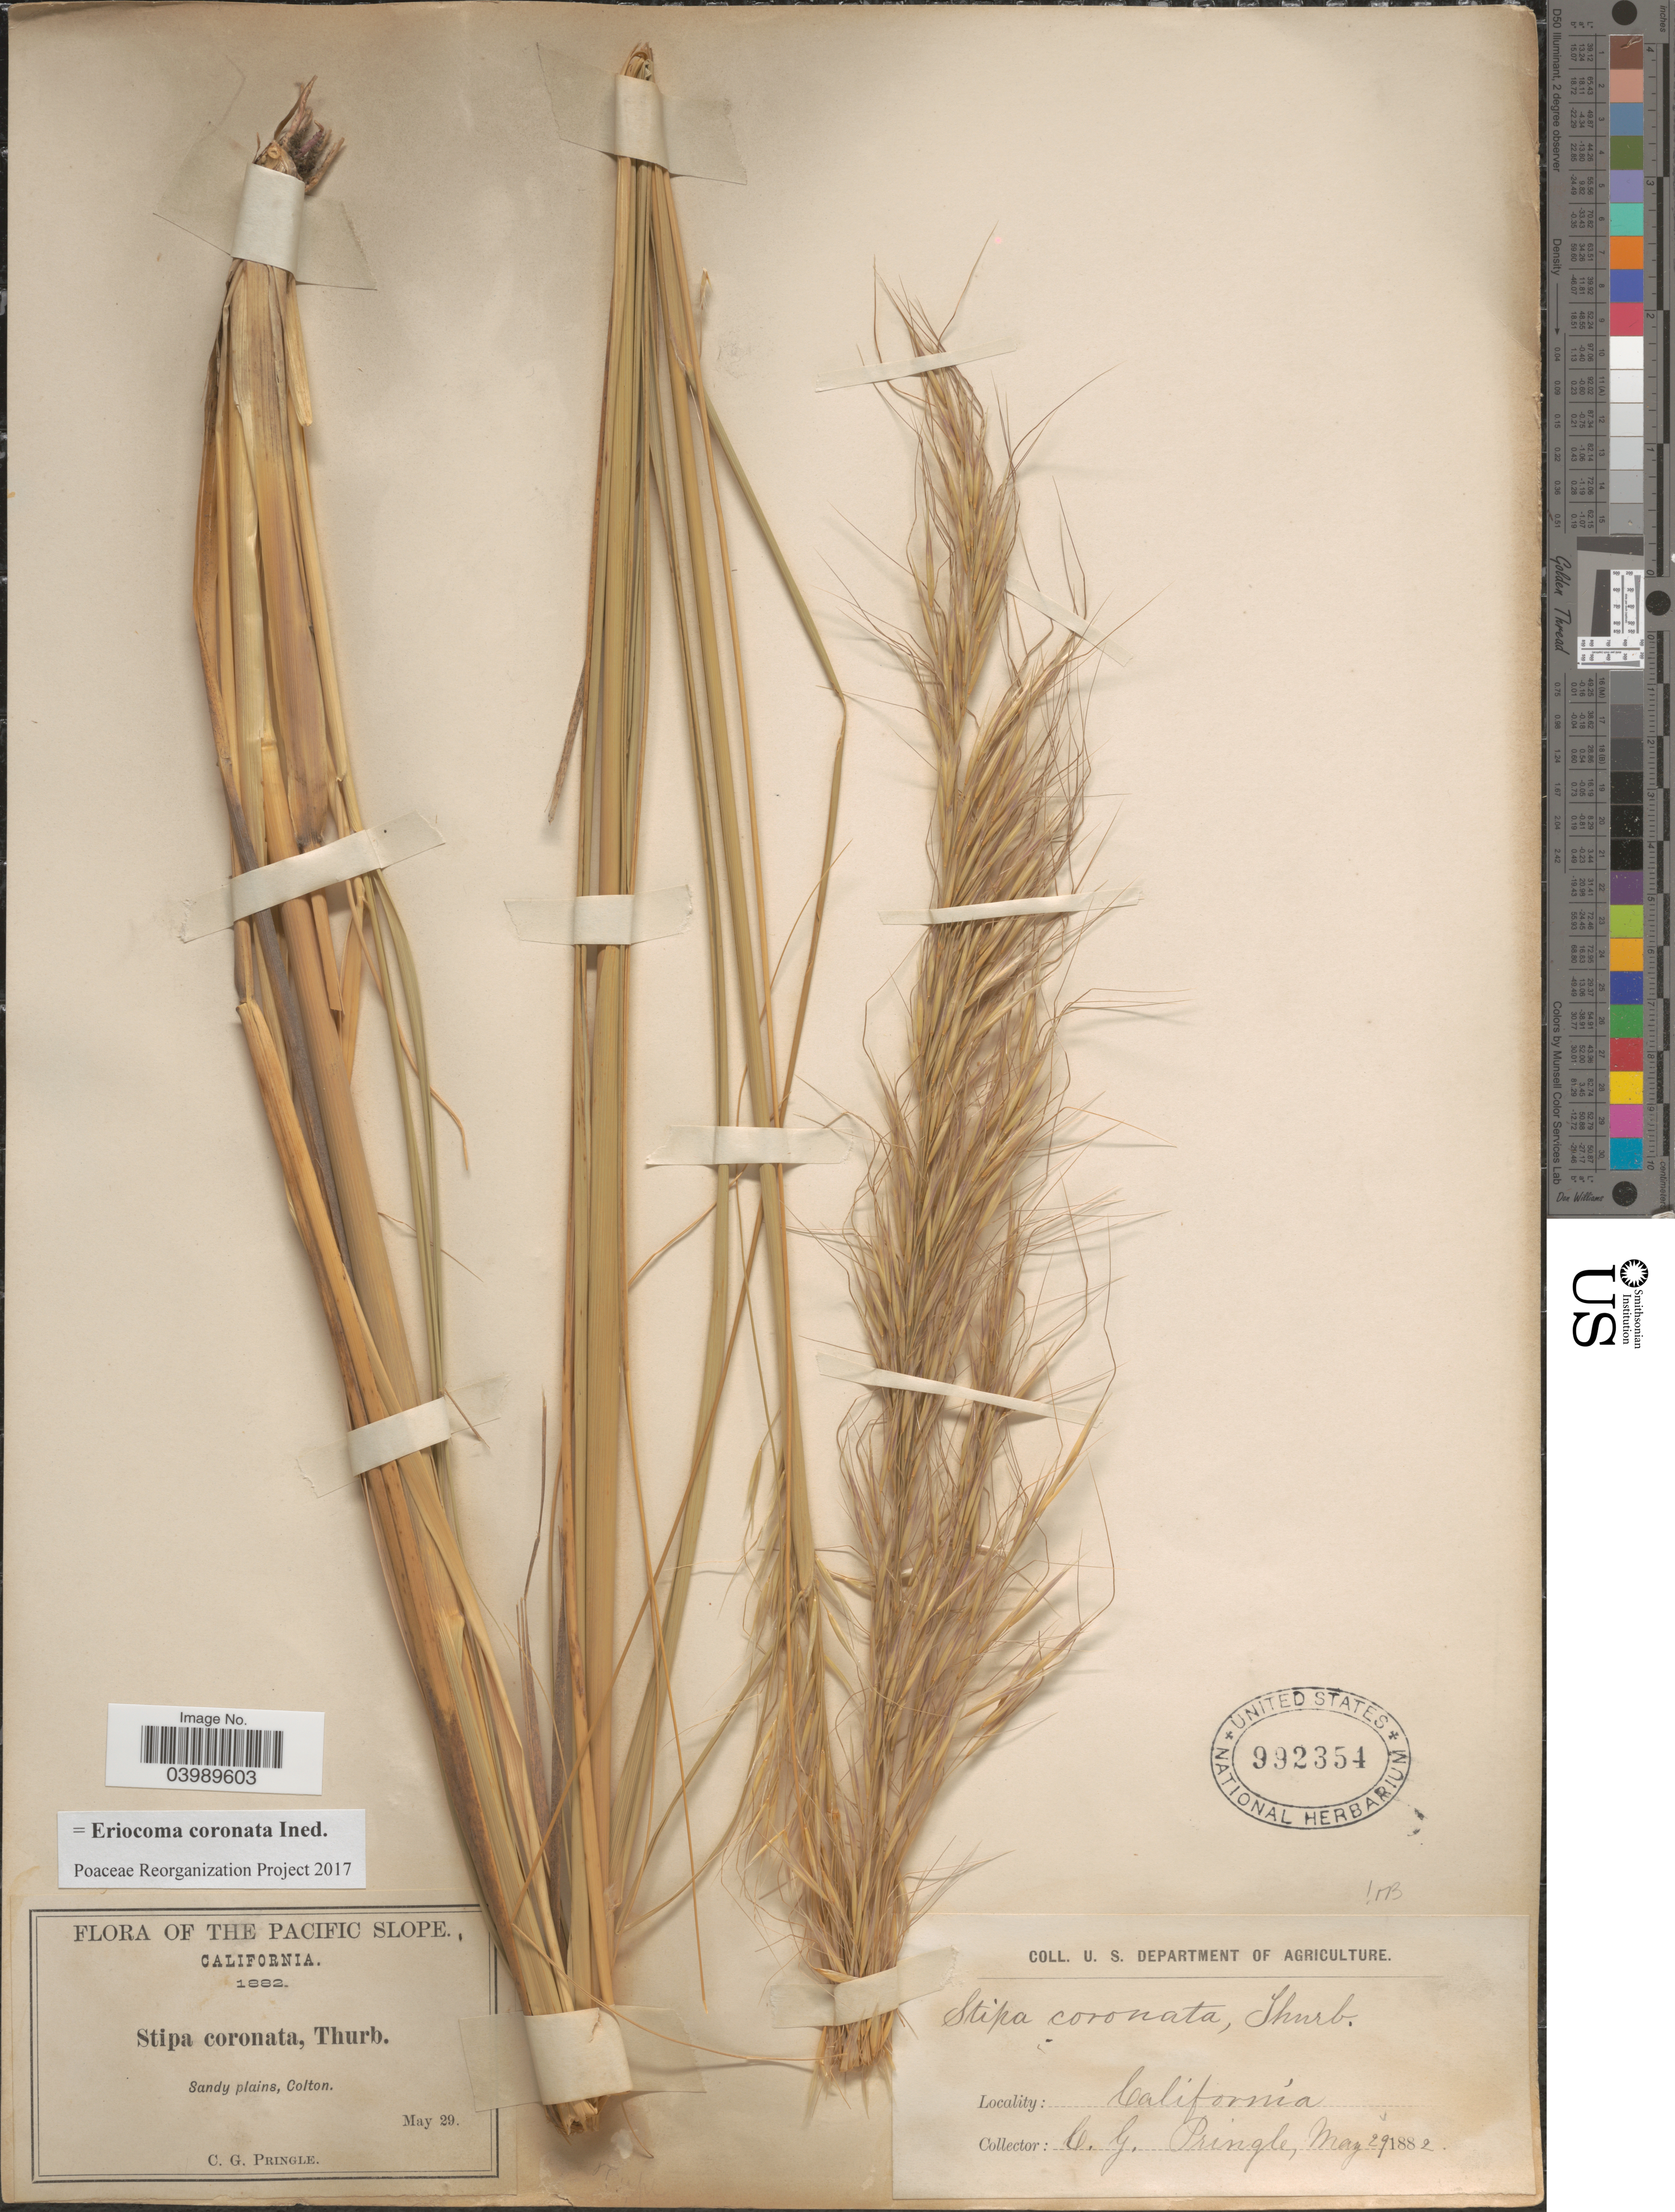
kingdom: Plantae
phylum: Tracheophyta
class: Liliopsida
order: Poales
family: Poaceae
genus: Eriocoma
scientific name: Eriocoma coronata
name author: (Thurb.) Romasch.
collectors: C. G. Pringle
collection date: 1882-05-29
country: United States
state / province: California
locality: The Pacific Slope. Sandy plains, Colton.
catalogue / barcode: US 992354